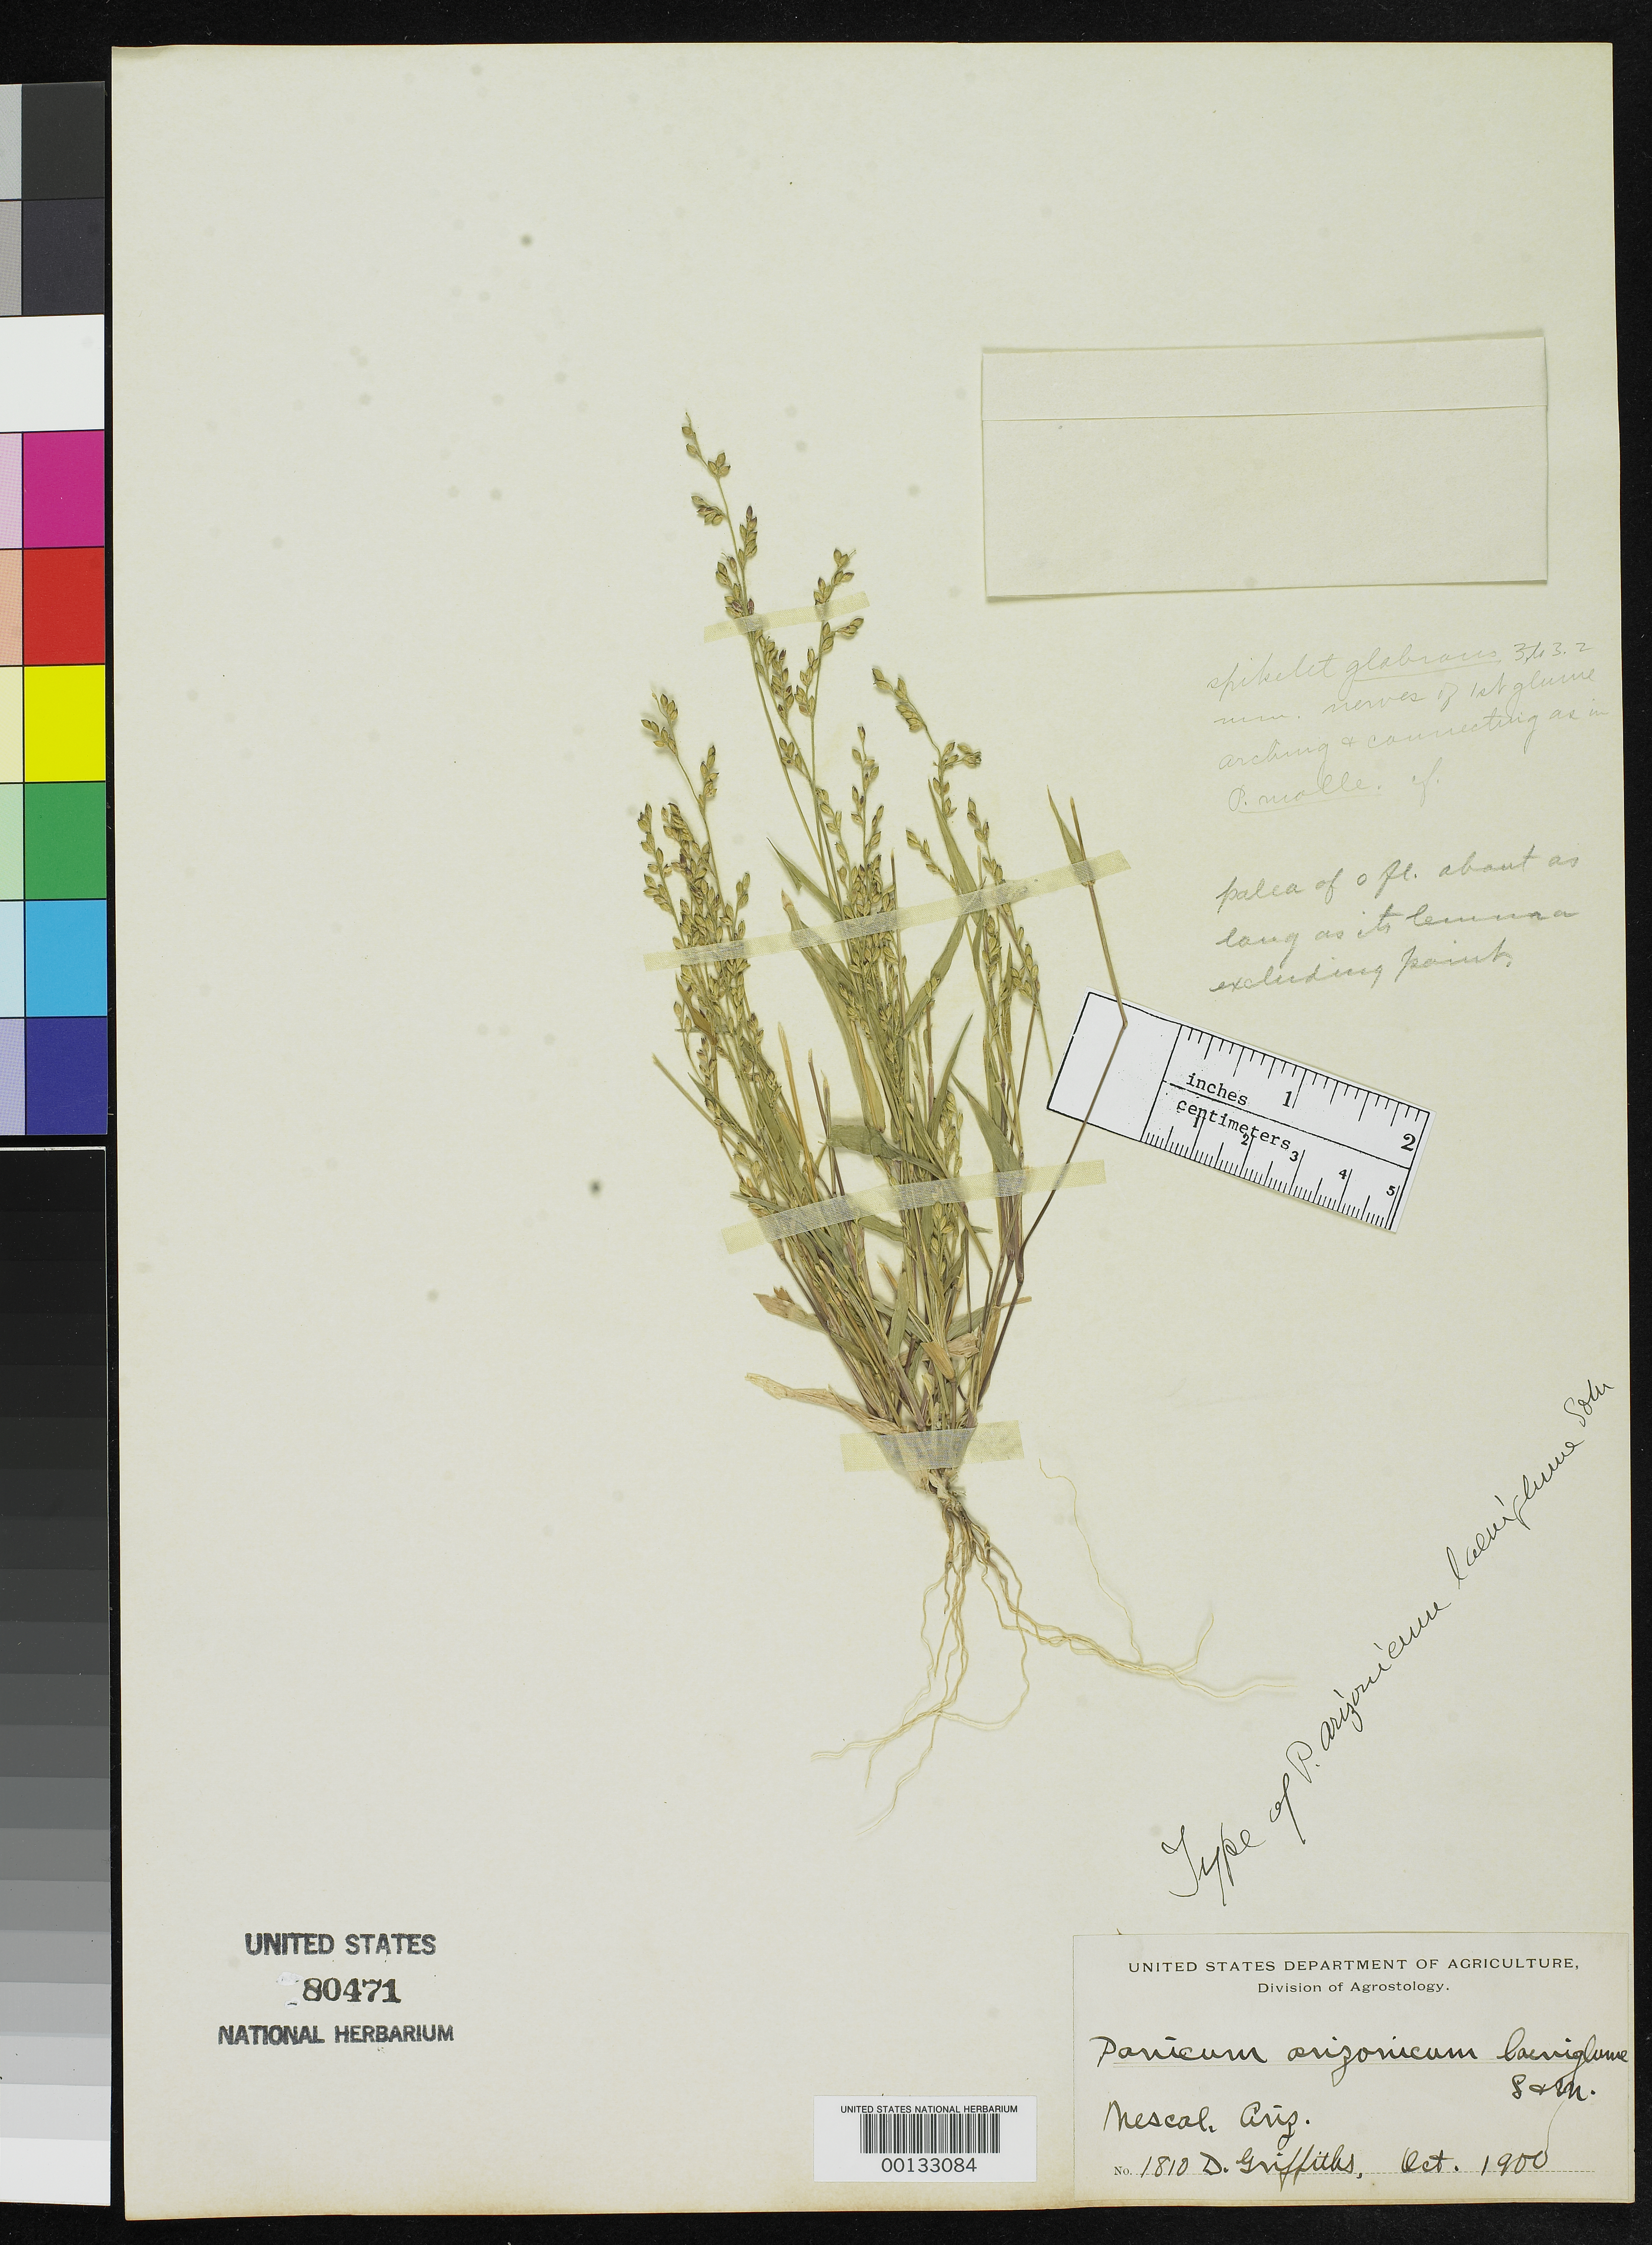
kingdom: Plantae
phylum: Tracheophyta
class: Liliopsida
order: Poales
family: Poaceae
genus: Panicum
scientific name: Panicum arizonicum var. laeviglume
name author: Scribn. & Merr.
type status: Holotype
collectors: D. Griffiths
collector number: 1810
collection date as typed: Oct 1900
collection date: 1900-10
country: United States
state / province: Arizona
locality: Mescal.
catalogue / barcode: US 80471